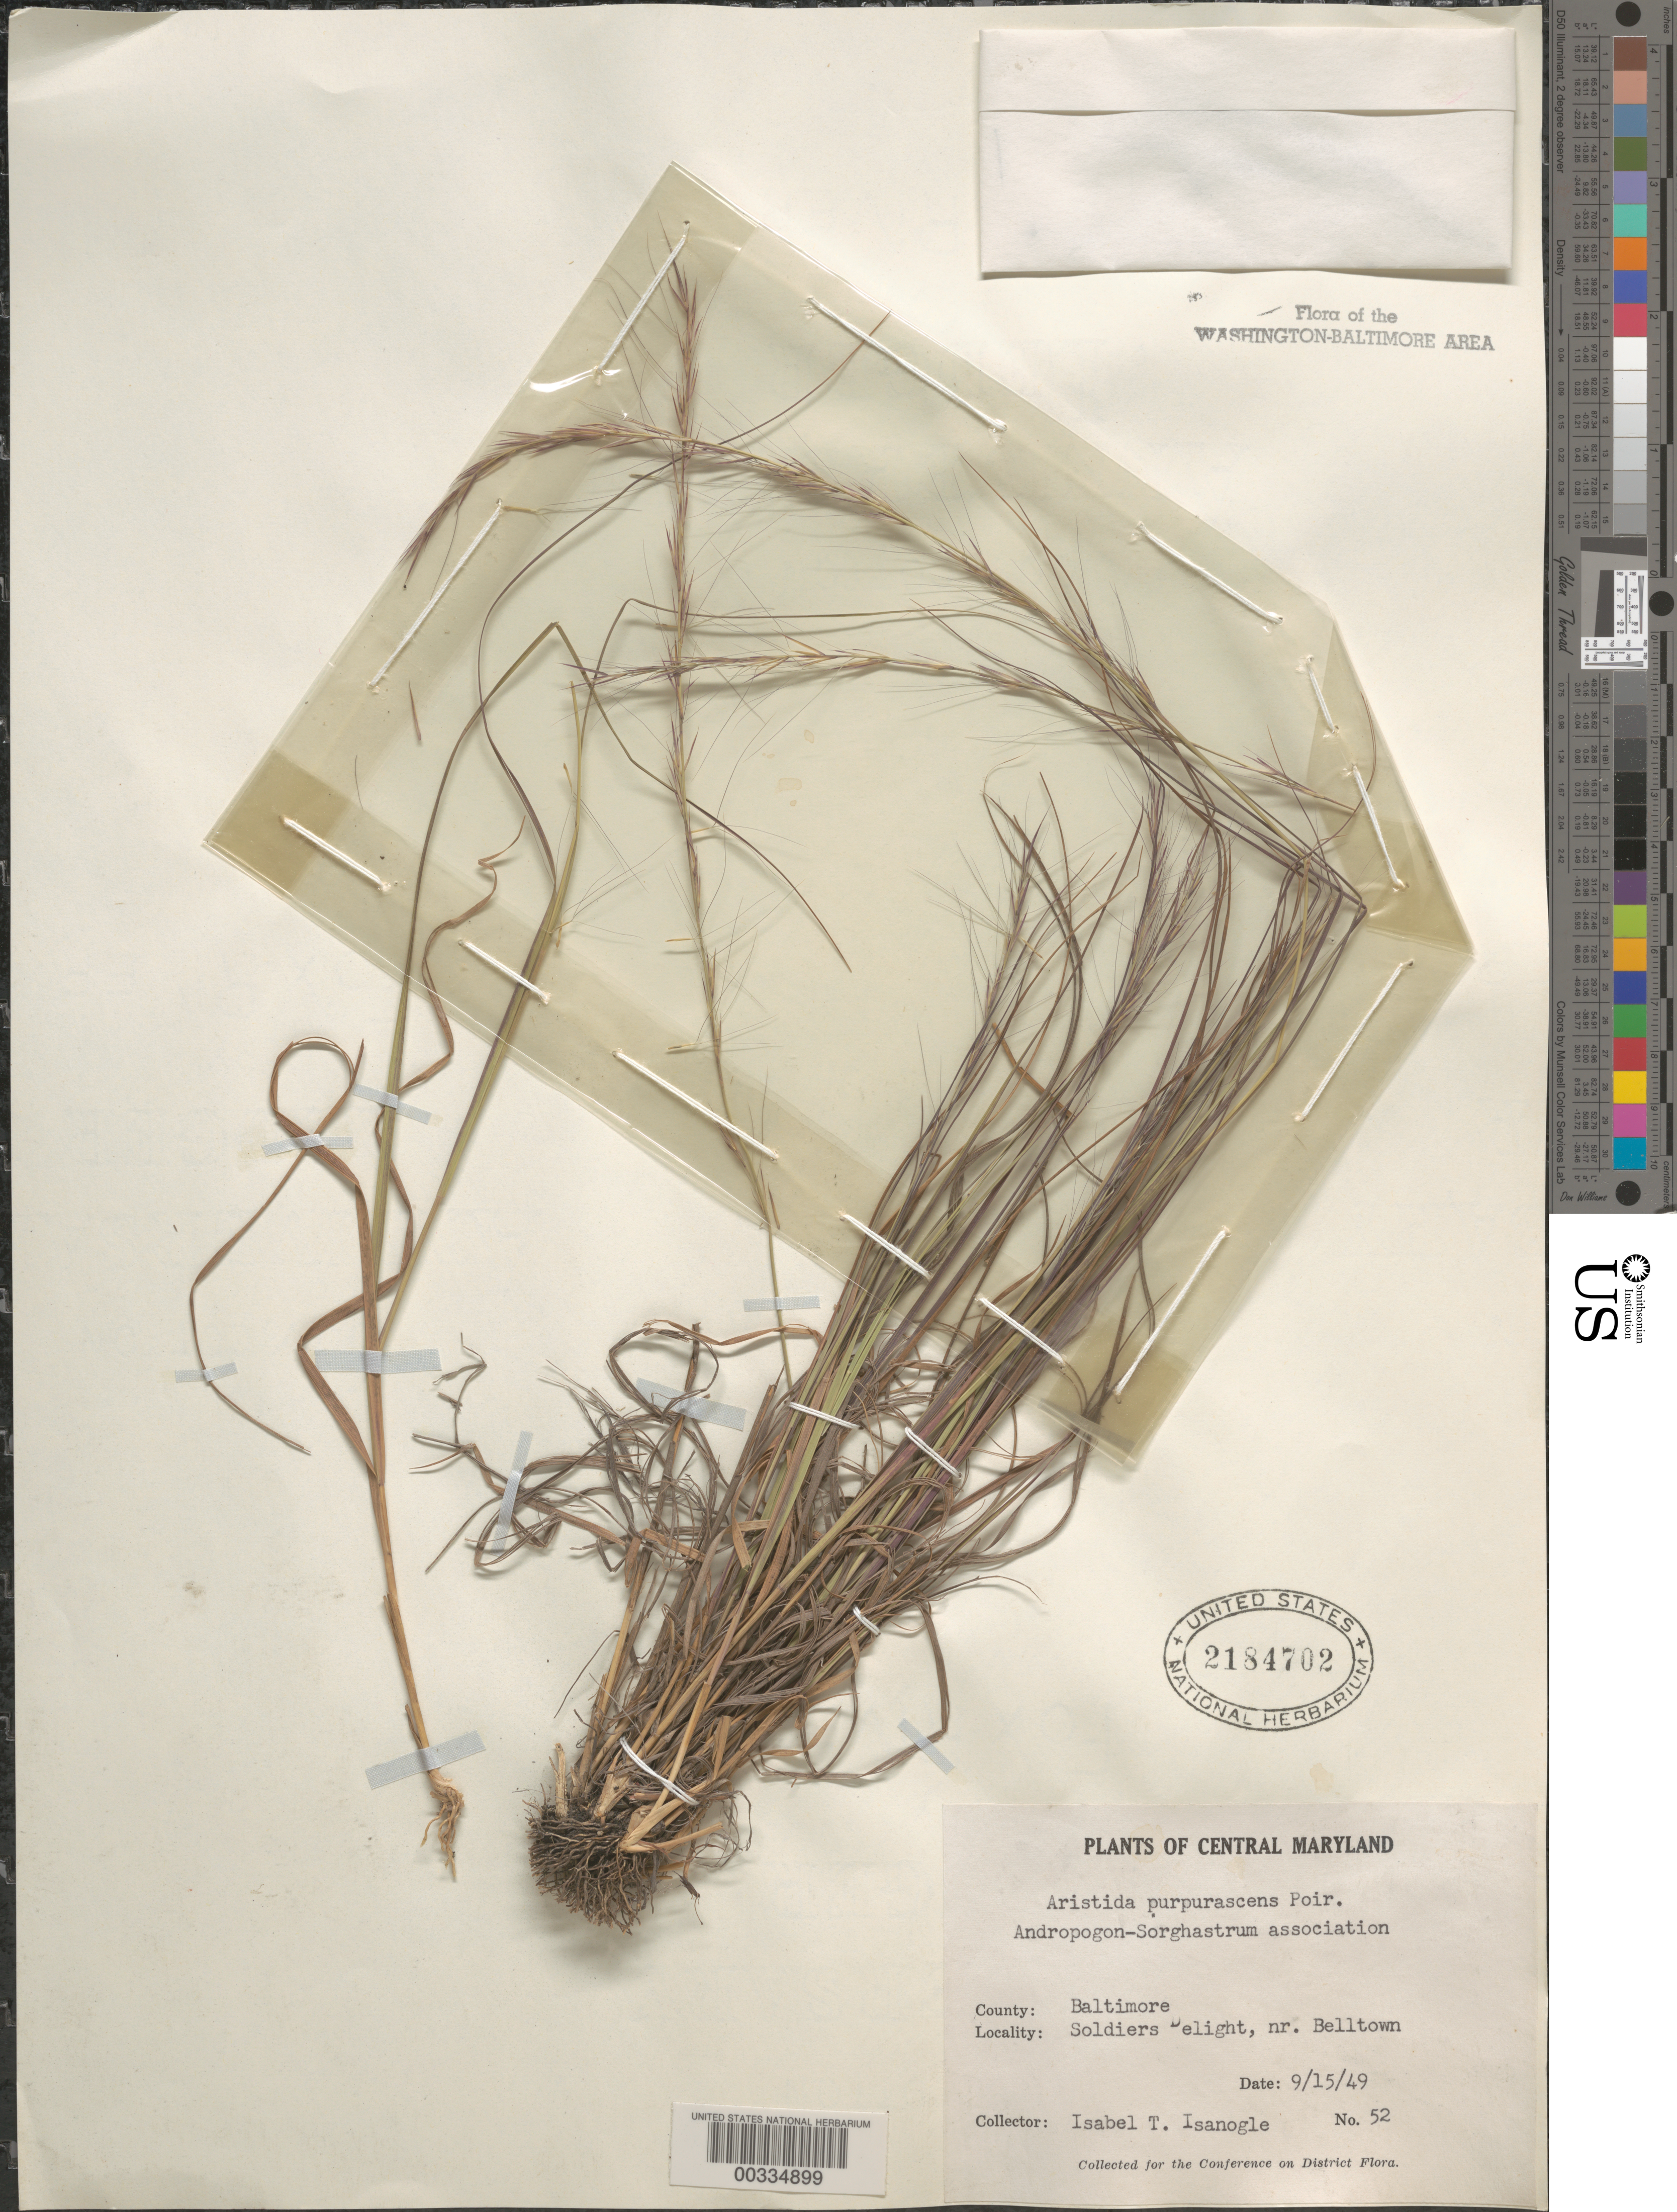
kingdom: Plantae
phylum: Tracheophyta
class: Liliopsida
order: Poales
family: Poaceae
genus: Aristida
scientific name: Aristida purpurascens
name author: Poir. in Lam.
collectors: I. Isanogle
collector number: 52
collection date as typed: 15 Sep 1949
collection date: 1949-09-15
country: United States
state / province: Maryland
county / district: Baltimore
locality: Soldiers Delight, near Belltown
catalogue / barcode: US 2184702